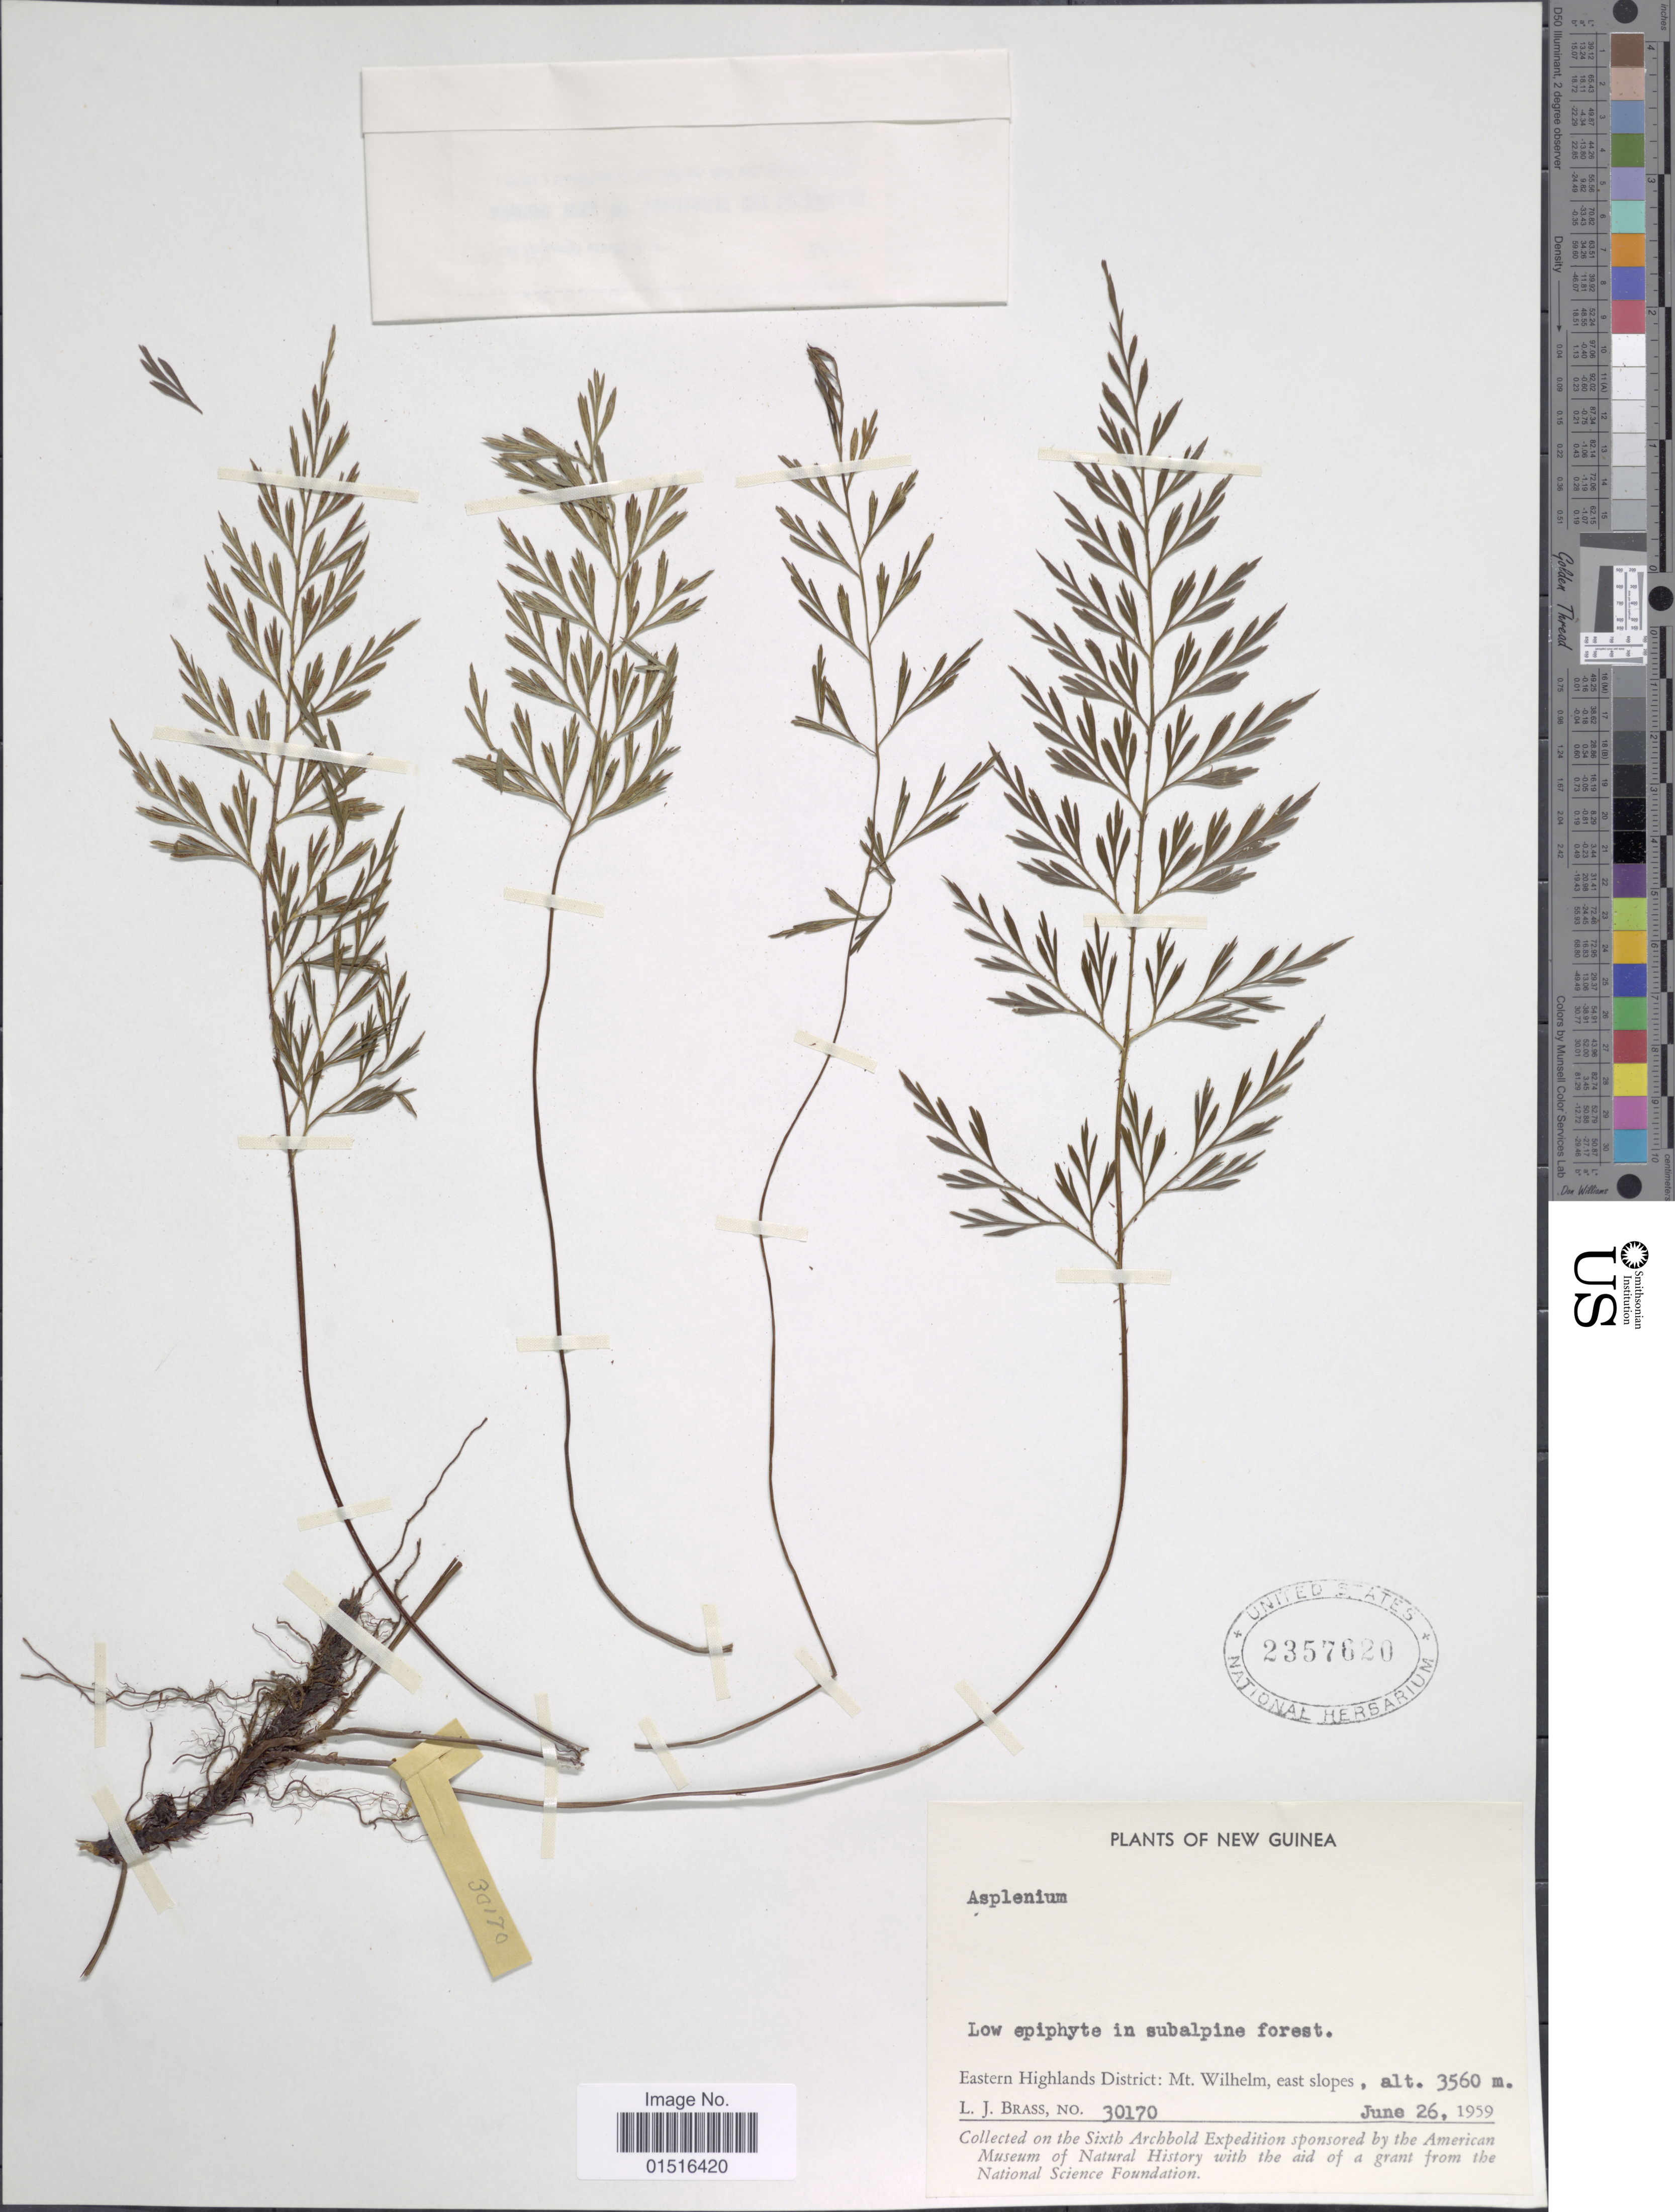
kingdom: Plantae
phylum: Tracheophyta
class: Polypodiopsida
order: Polypodiales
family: Aspleniaceae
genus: Asplenium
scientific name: Asplenium laxifolium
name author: Alderw.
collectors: L. J. Brass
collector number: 30170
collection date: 1959-06-26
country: Papua New Guinea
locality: New Guinea, Eastern Highlands District: Mt. Wilhelm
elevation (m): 3560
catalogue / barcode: US 2357620